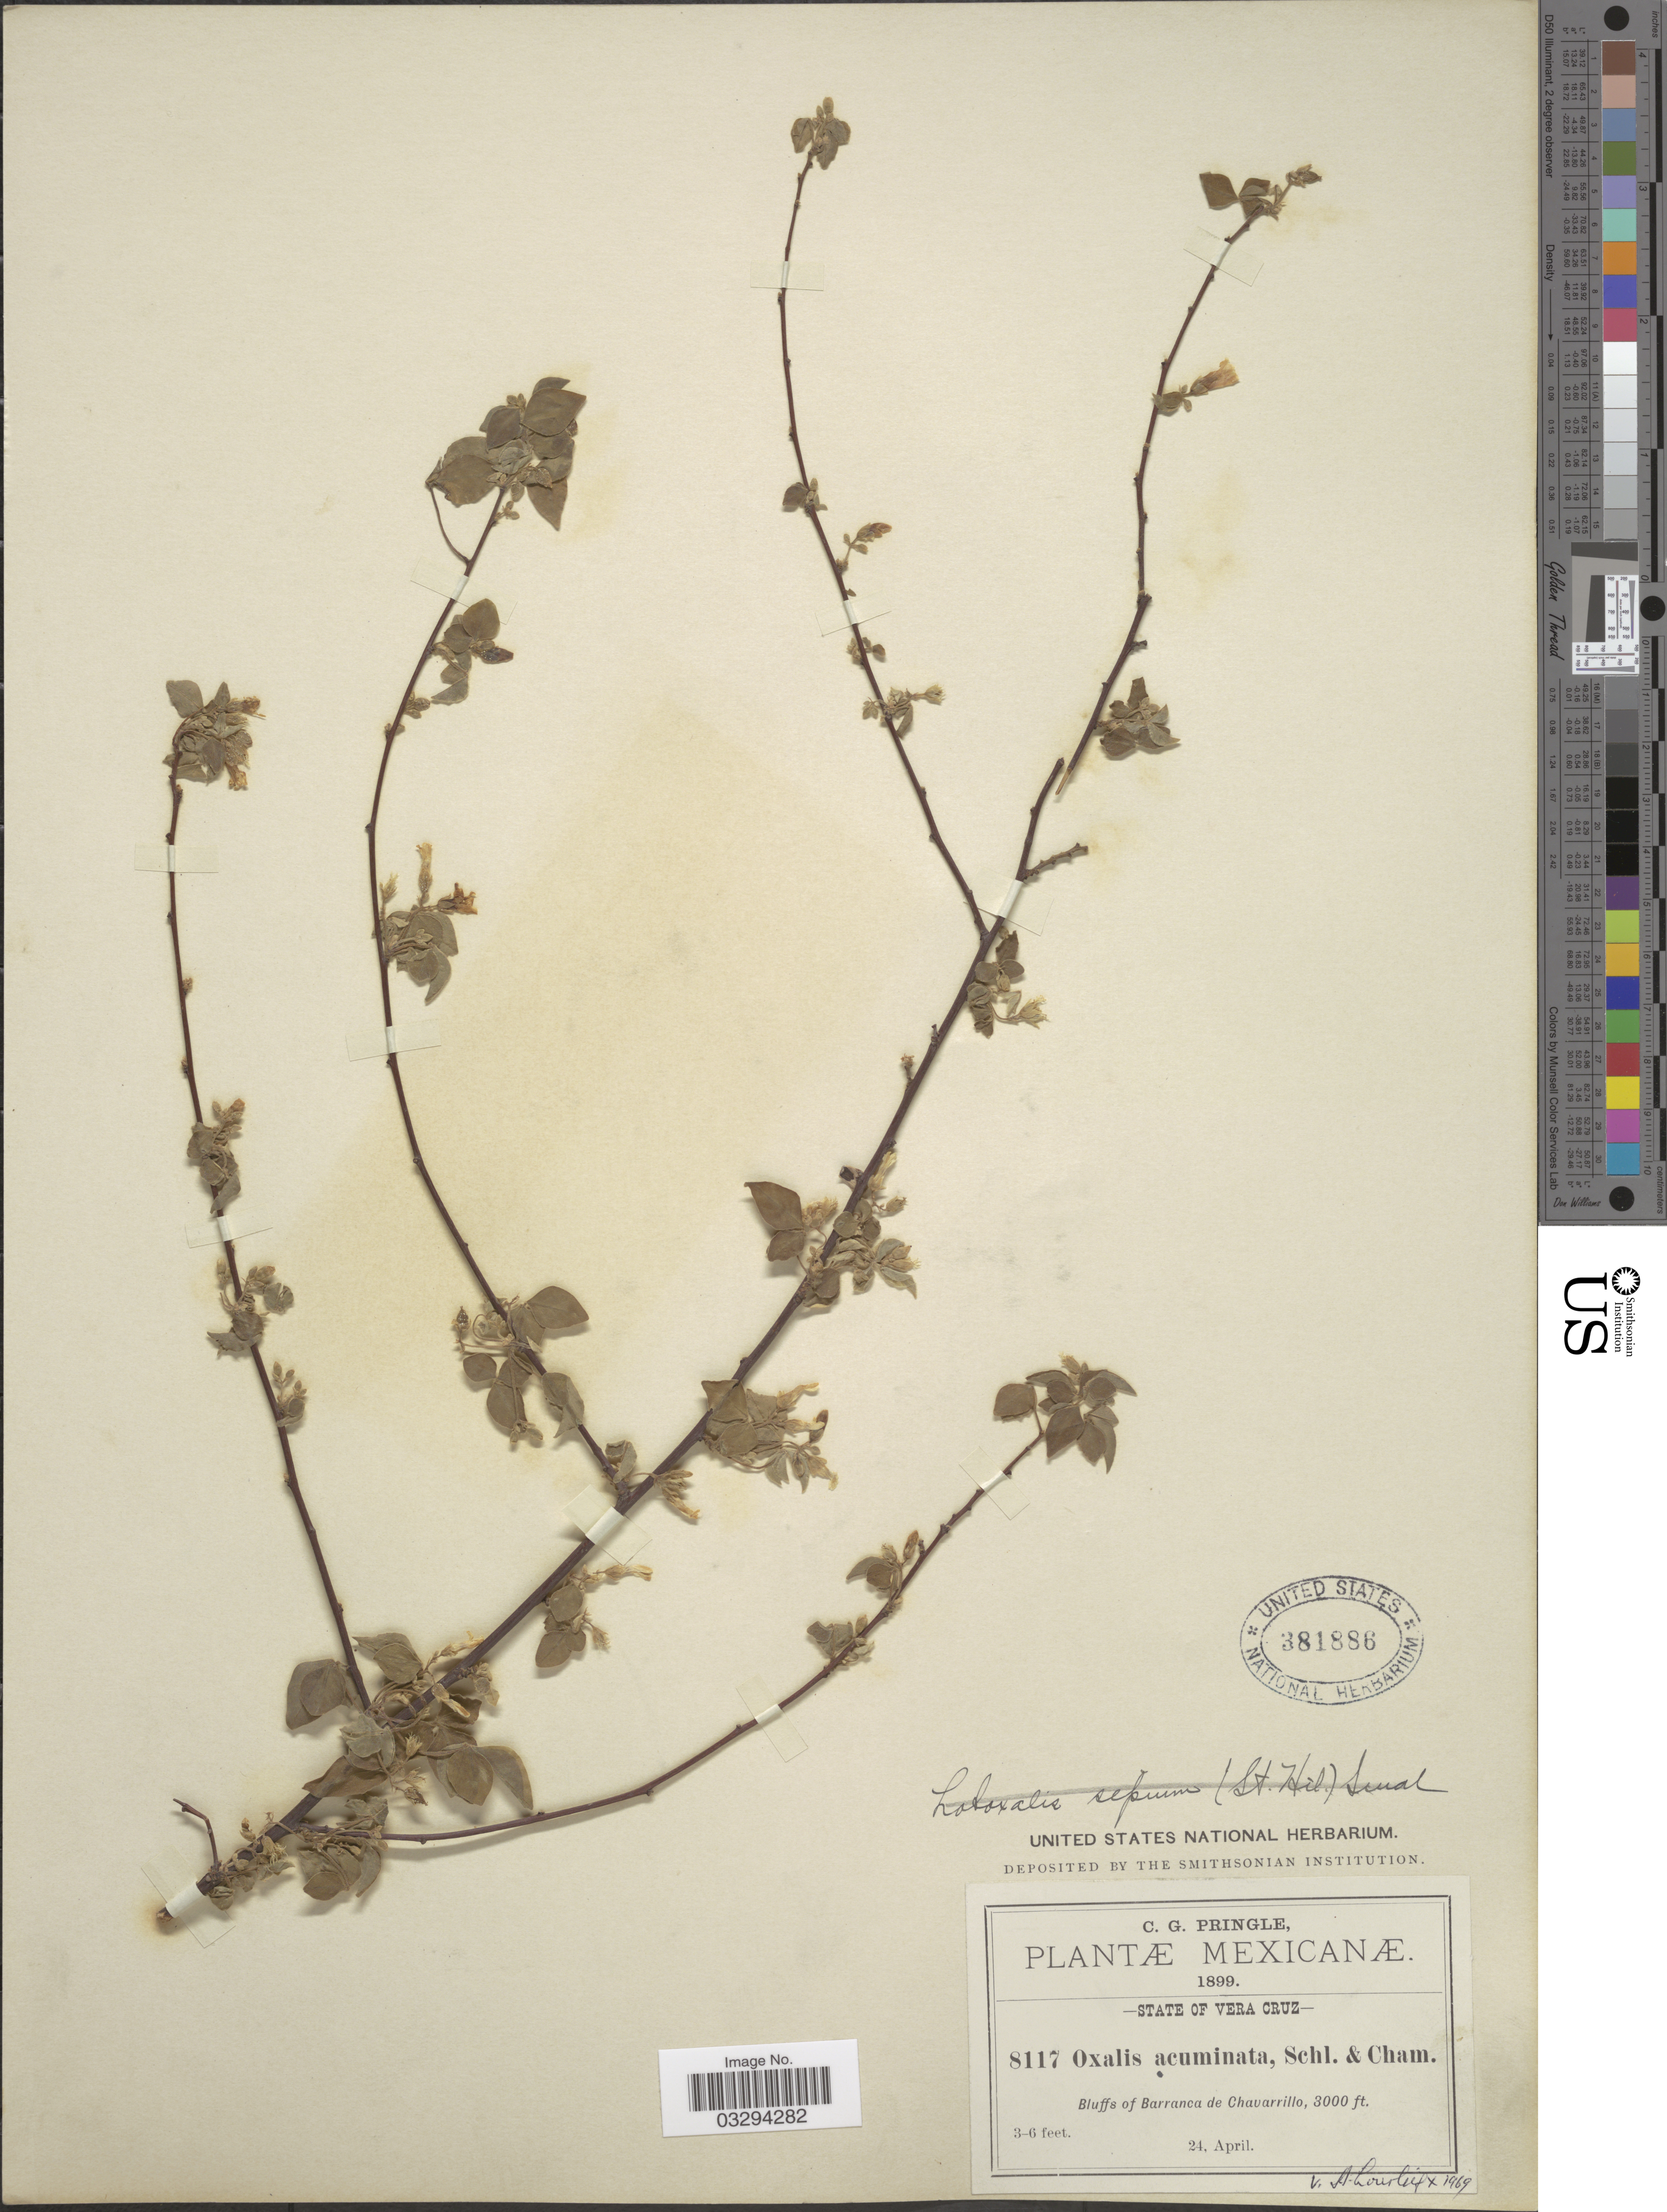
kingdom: Plantae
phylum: Tracheophyta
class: Magnoliopsida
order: Oxalidales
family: Oxalidaceae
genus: Oxalis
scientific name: Oxalis acuminata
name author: Schltdl. & Cham.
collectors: C. G. Pringle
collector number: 8117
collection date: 1899-04-24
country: Mexico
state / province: Veracruz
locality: Vera Cruz. Bluffs of Barranca de Chavarrillo.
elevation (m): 914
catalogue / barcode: US 381886